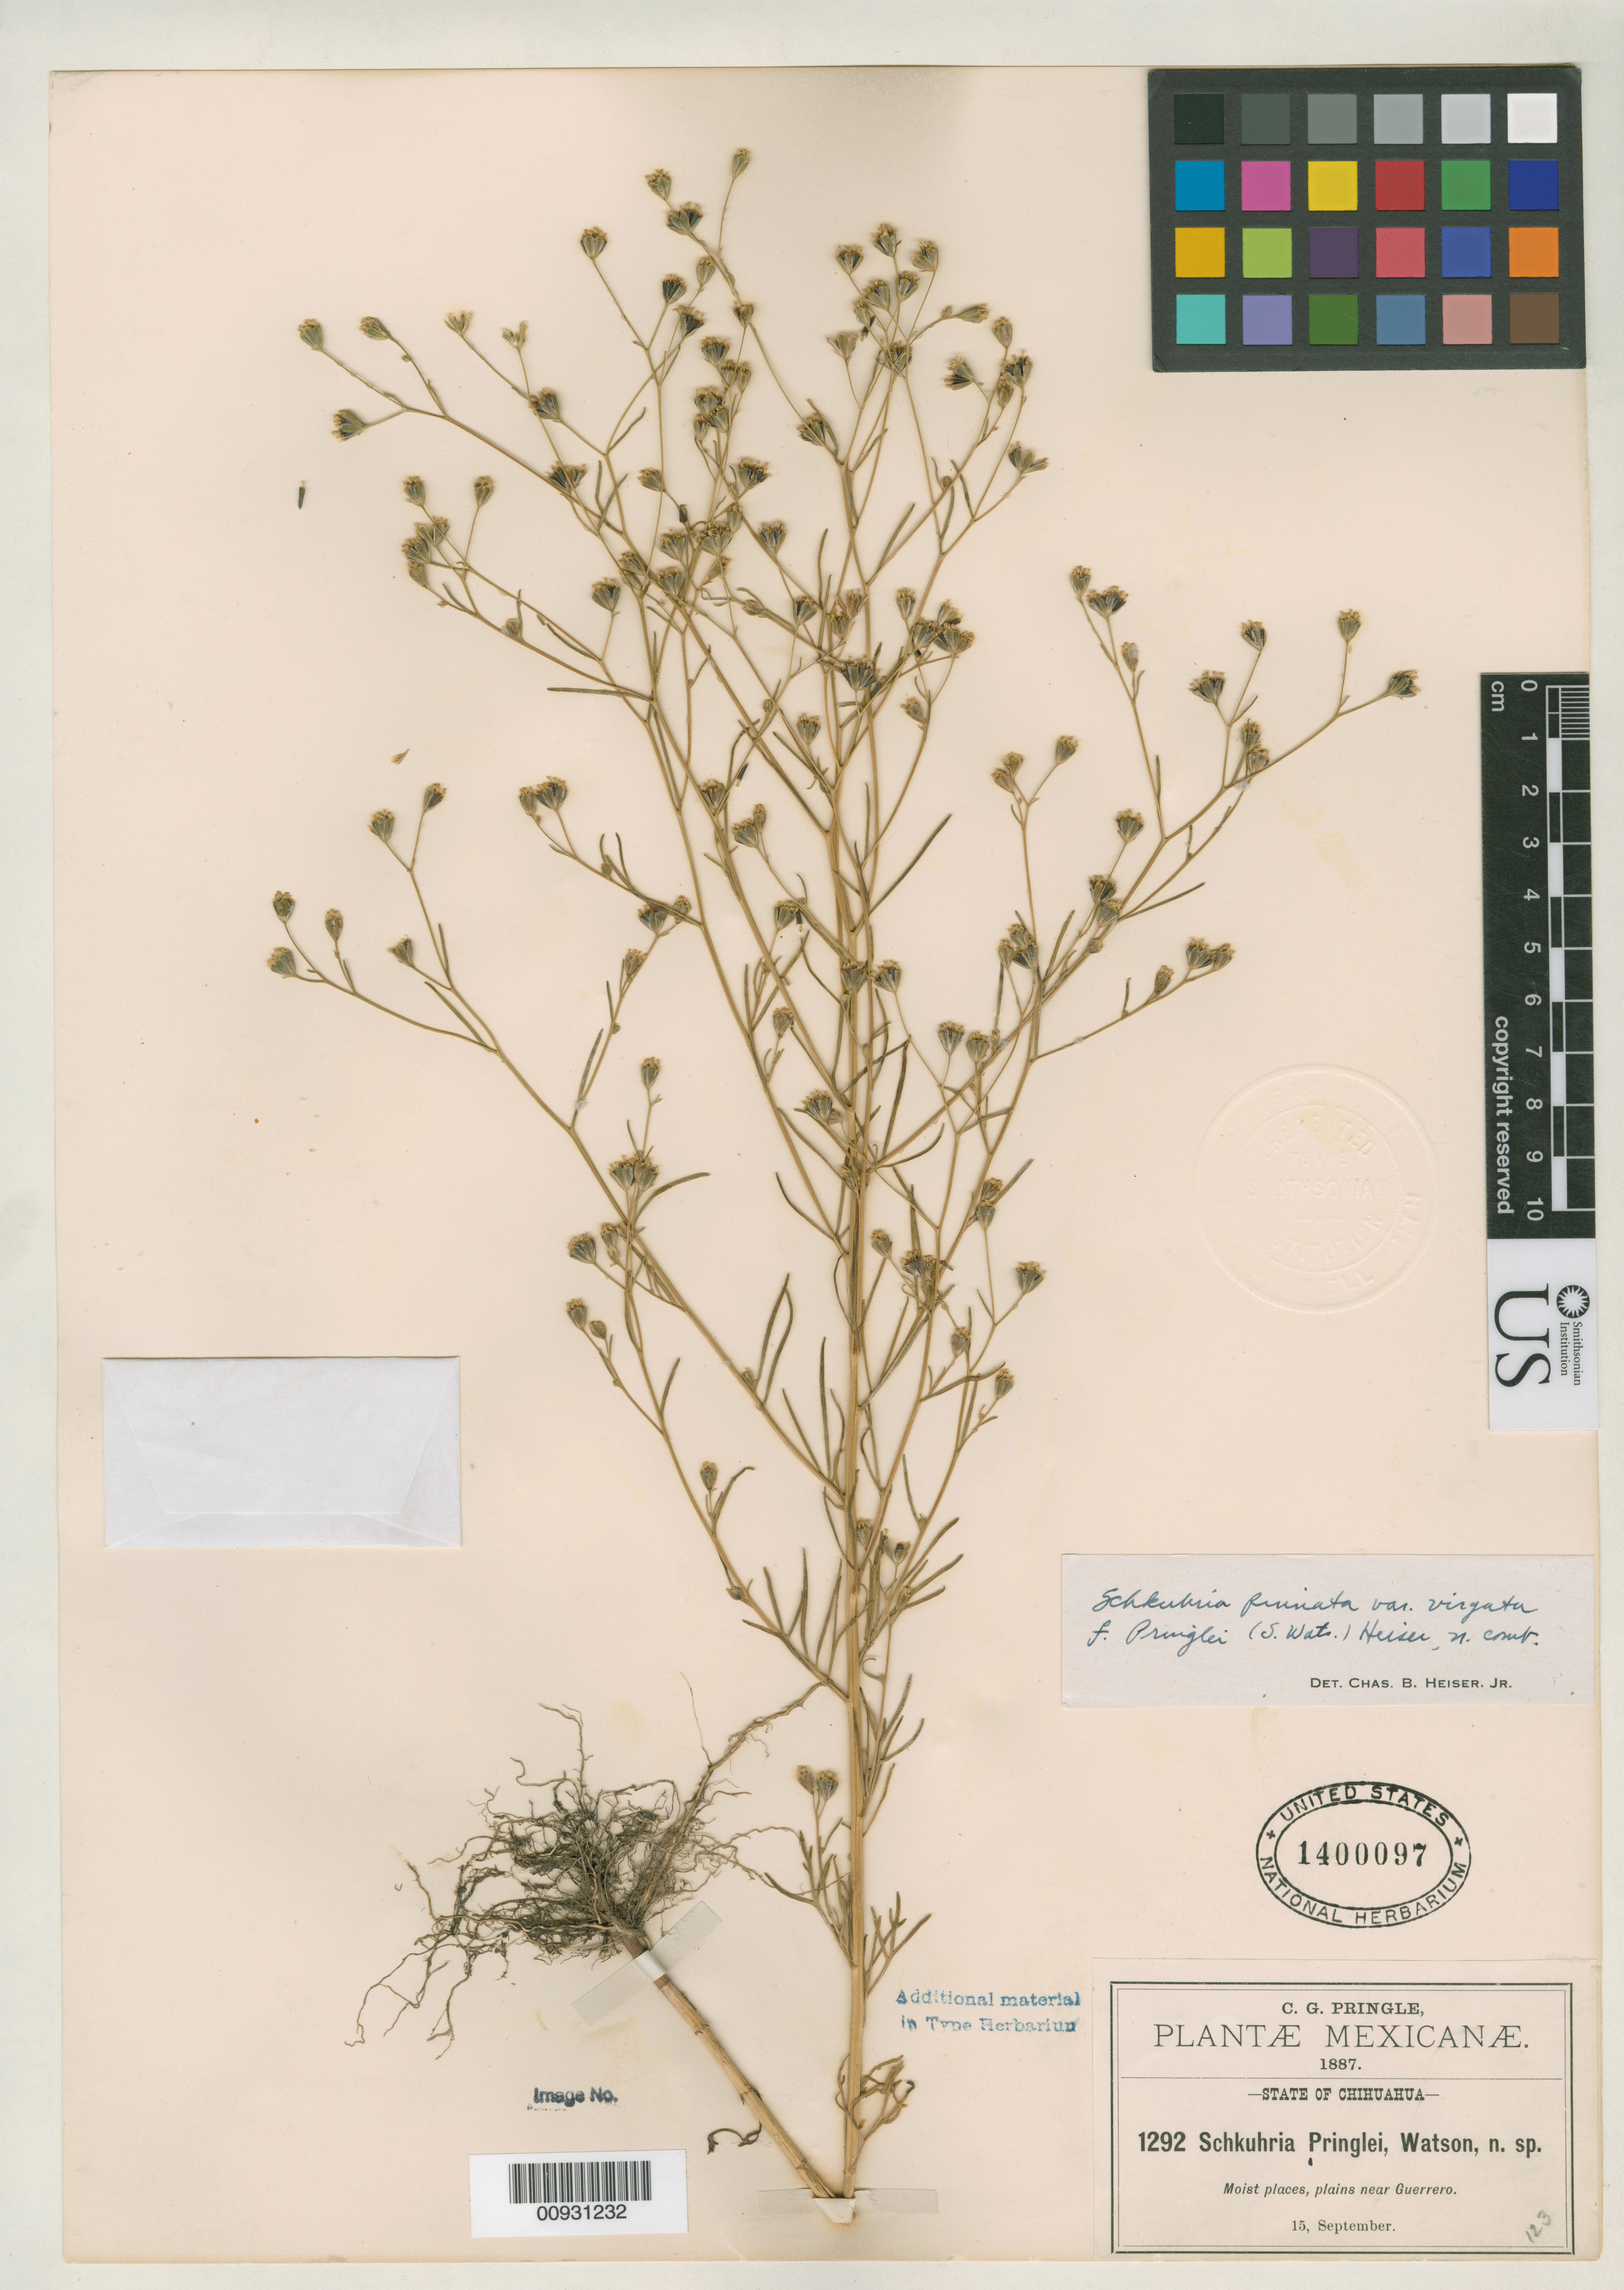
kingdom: Plantae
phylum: Tracheophyta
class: Magnoliopsida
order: Asterales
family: Asteraceae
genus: Schkuhria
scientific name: Schkuhria pringlei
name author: S. Watson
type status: Isotype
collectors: C. G. Pringle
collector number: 1292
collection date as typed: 15 Sep 1887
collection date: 1887-09-15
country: Mexico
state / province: Chihuahua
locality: Near Guerrero.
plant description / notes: Specimen ex John Donnell Smith herbarium.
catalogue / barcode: US 1400097